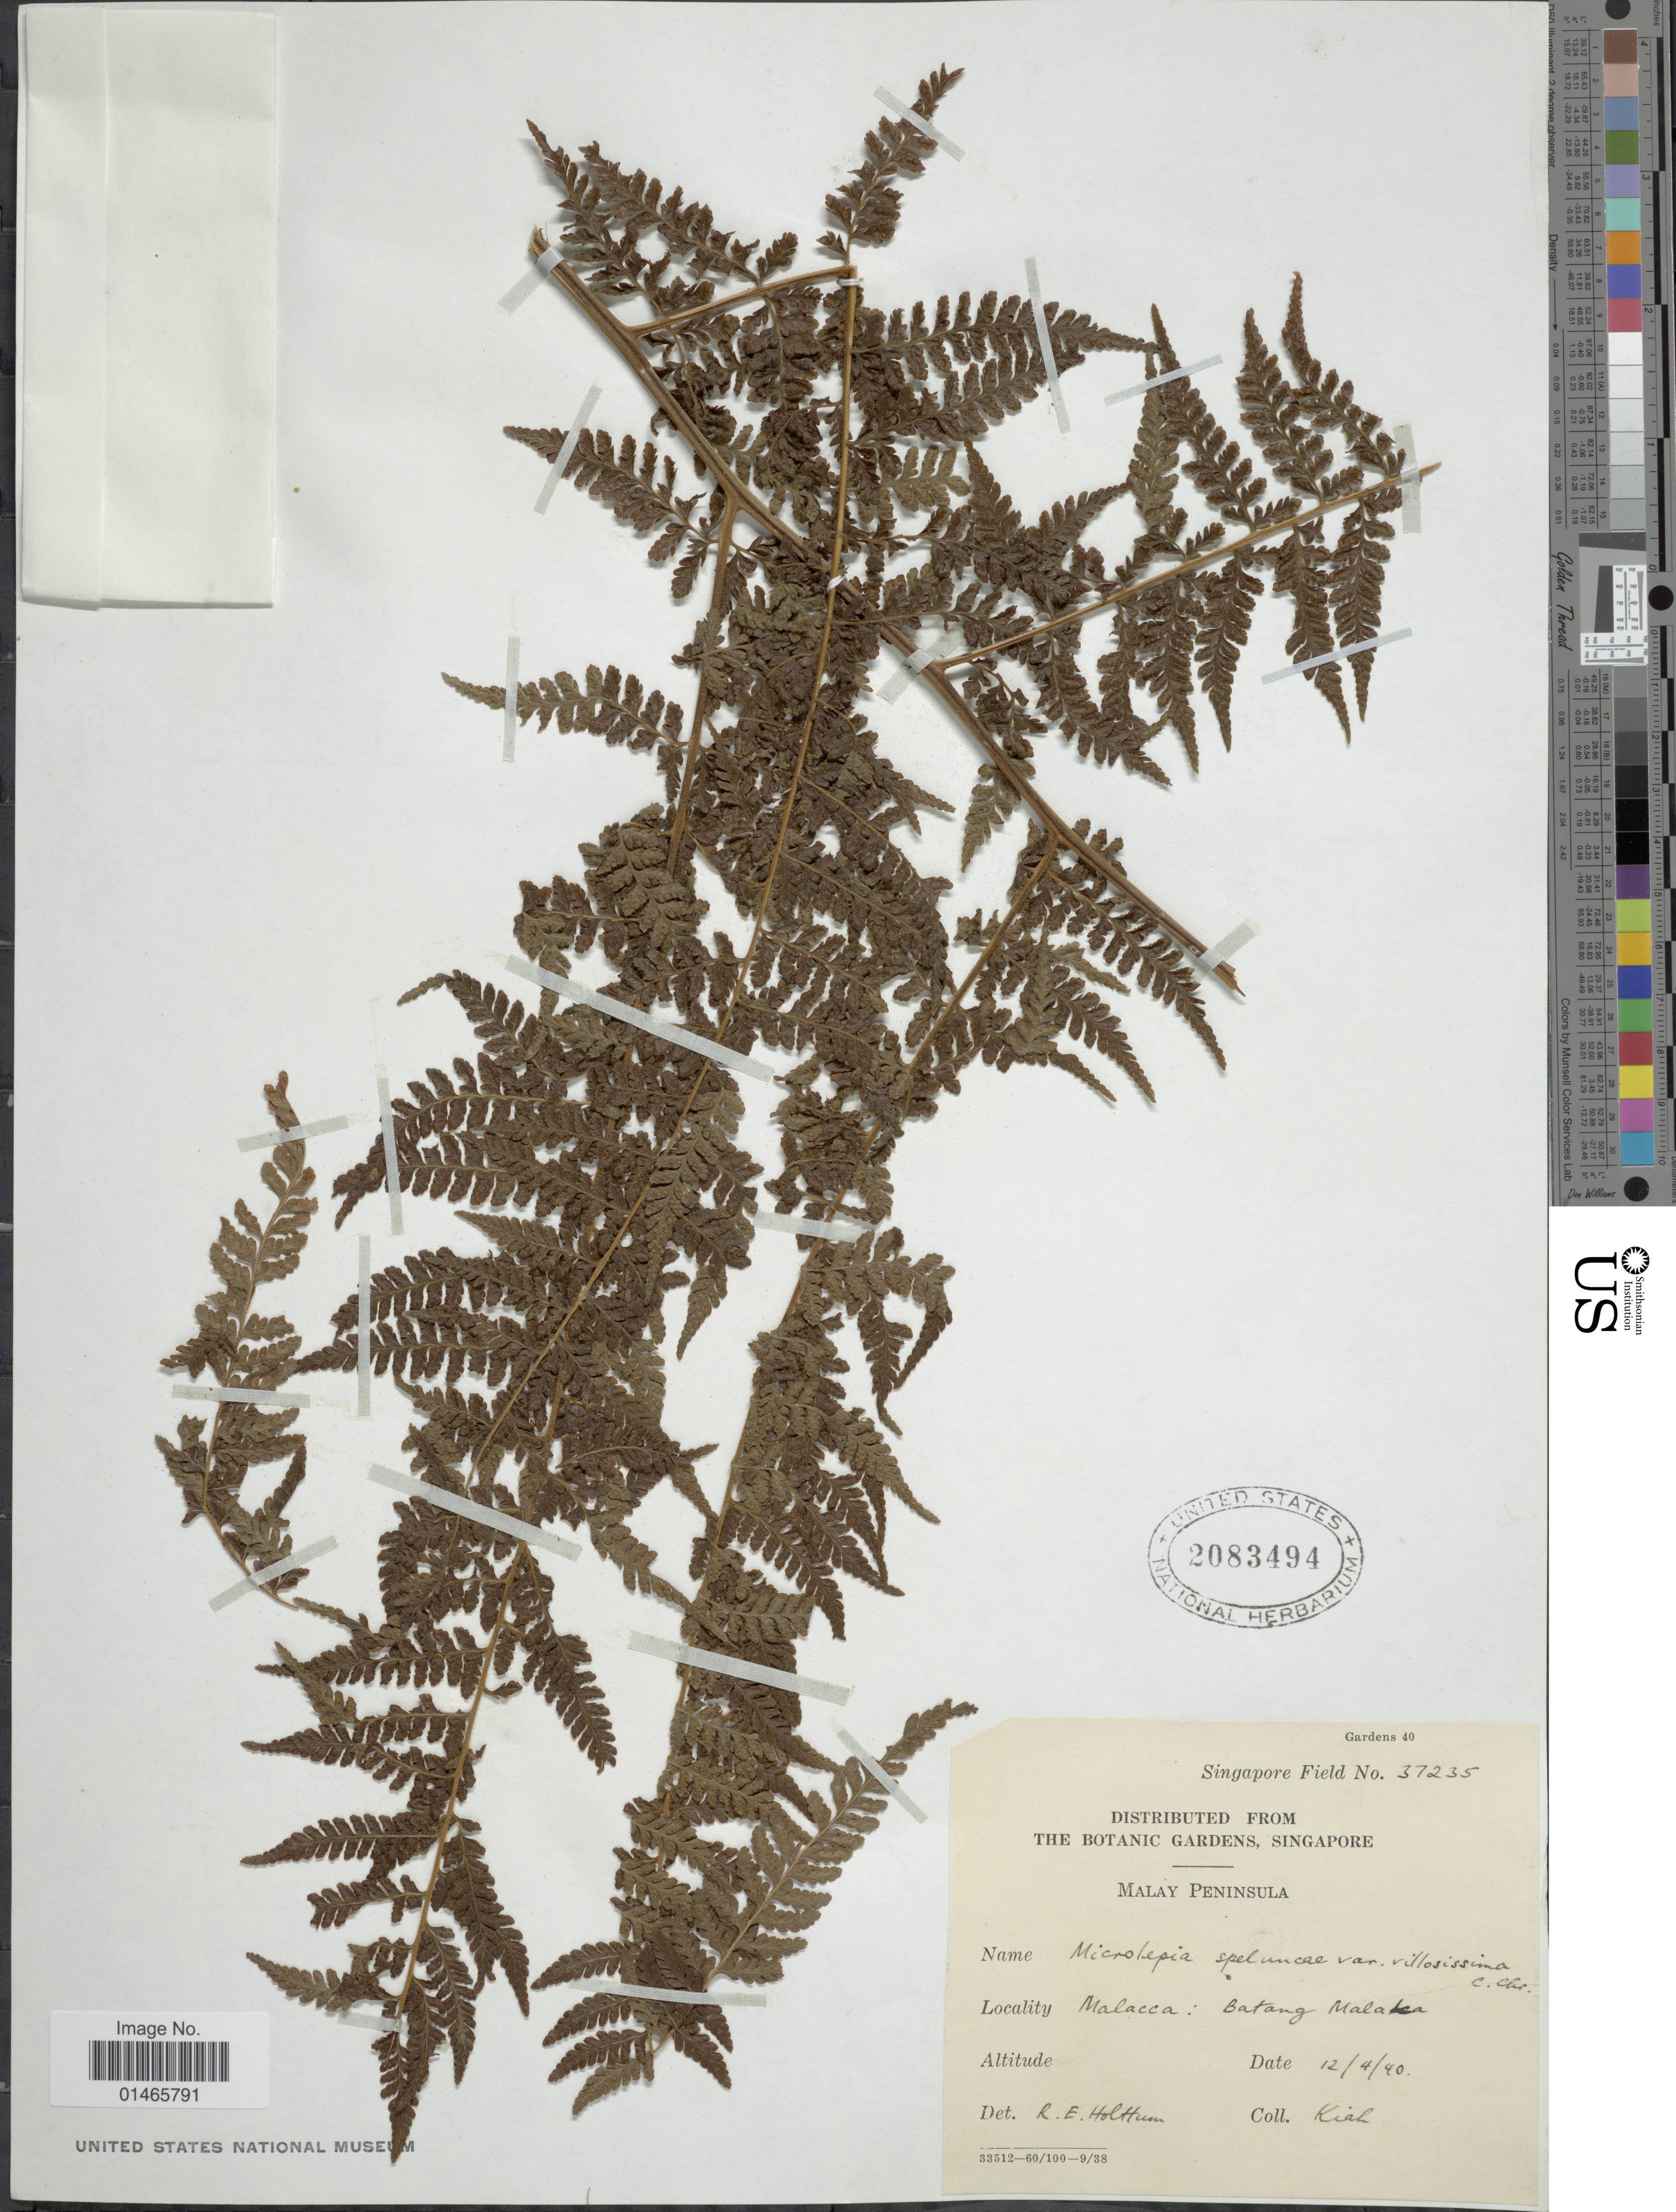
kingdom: Plantae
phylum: Tracheophyta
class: Polypodiopsida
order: Polypodiales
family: Dennstaedtiaceae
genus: Microlepia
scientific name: Microlepia speluncae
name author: (L.) T. Moore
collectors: -. Kiah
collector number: Singapore Field 37235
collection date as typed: Transcribed d/m/y: 12/4/40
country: Malaysia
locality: Peninsula, Malacca: Batang Malaka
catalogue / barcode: US 2083494